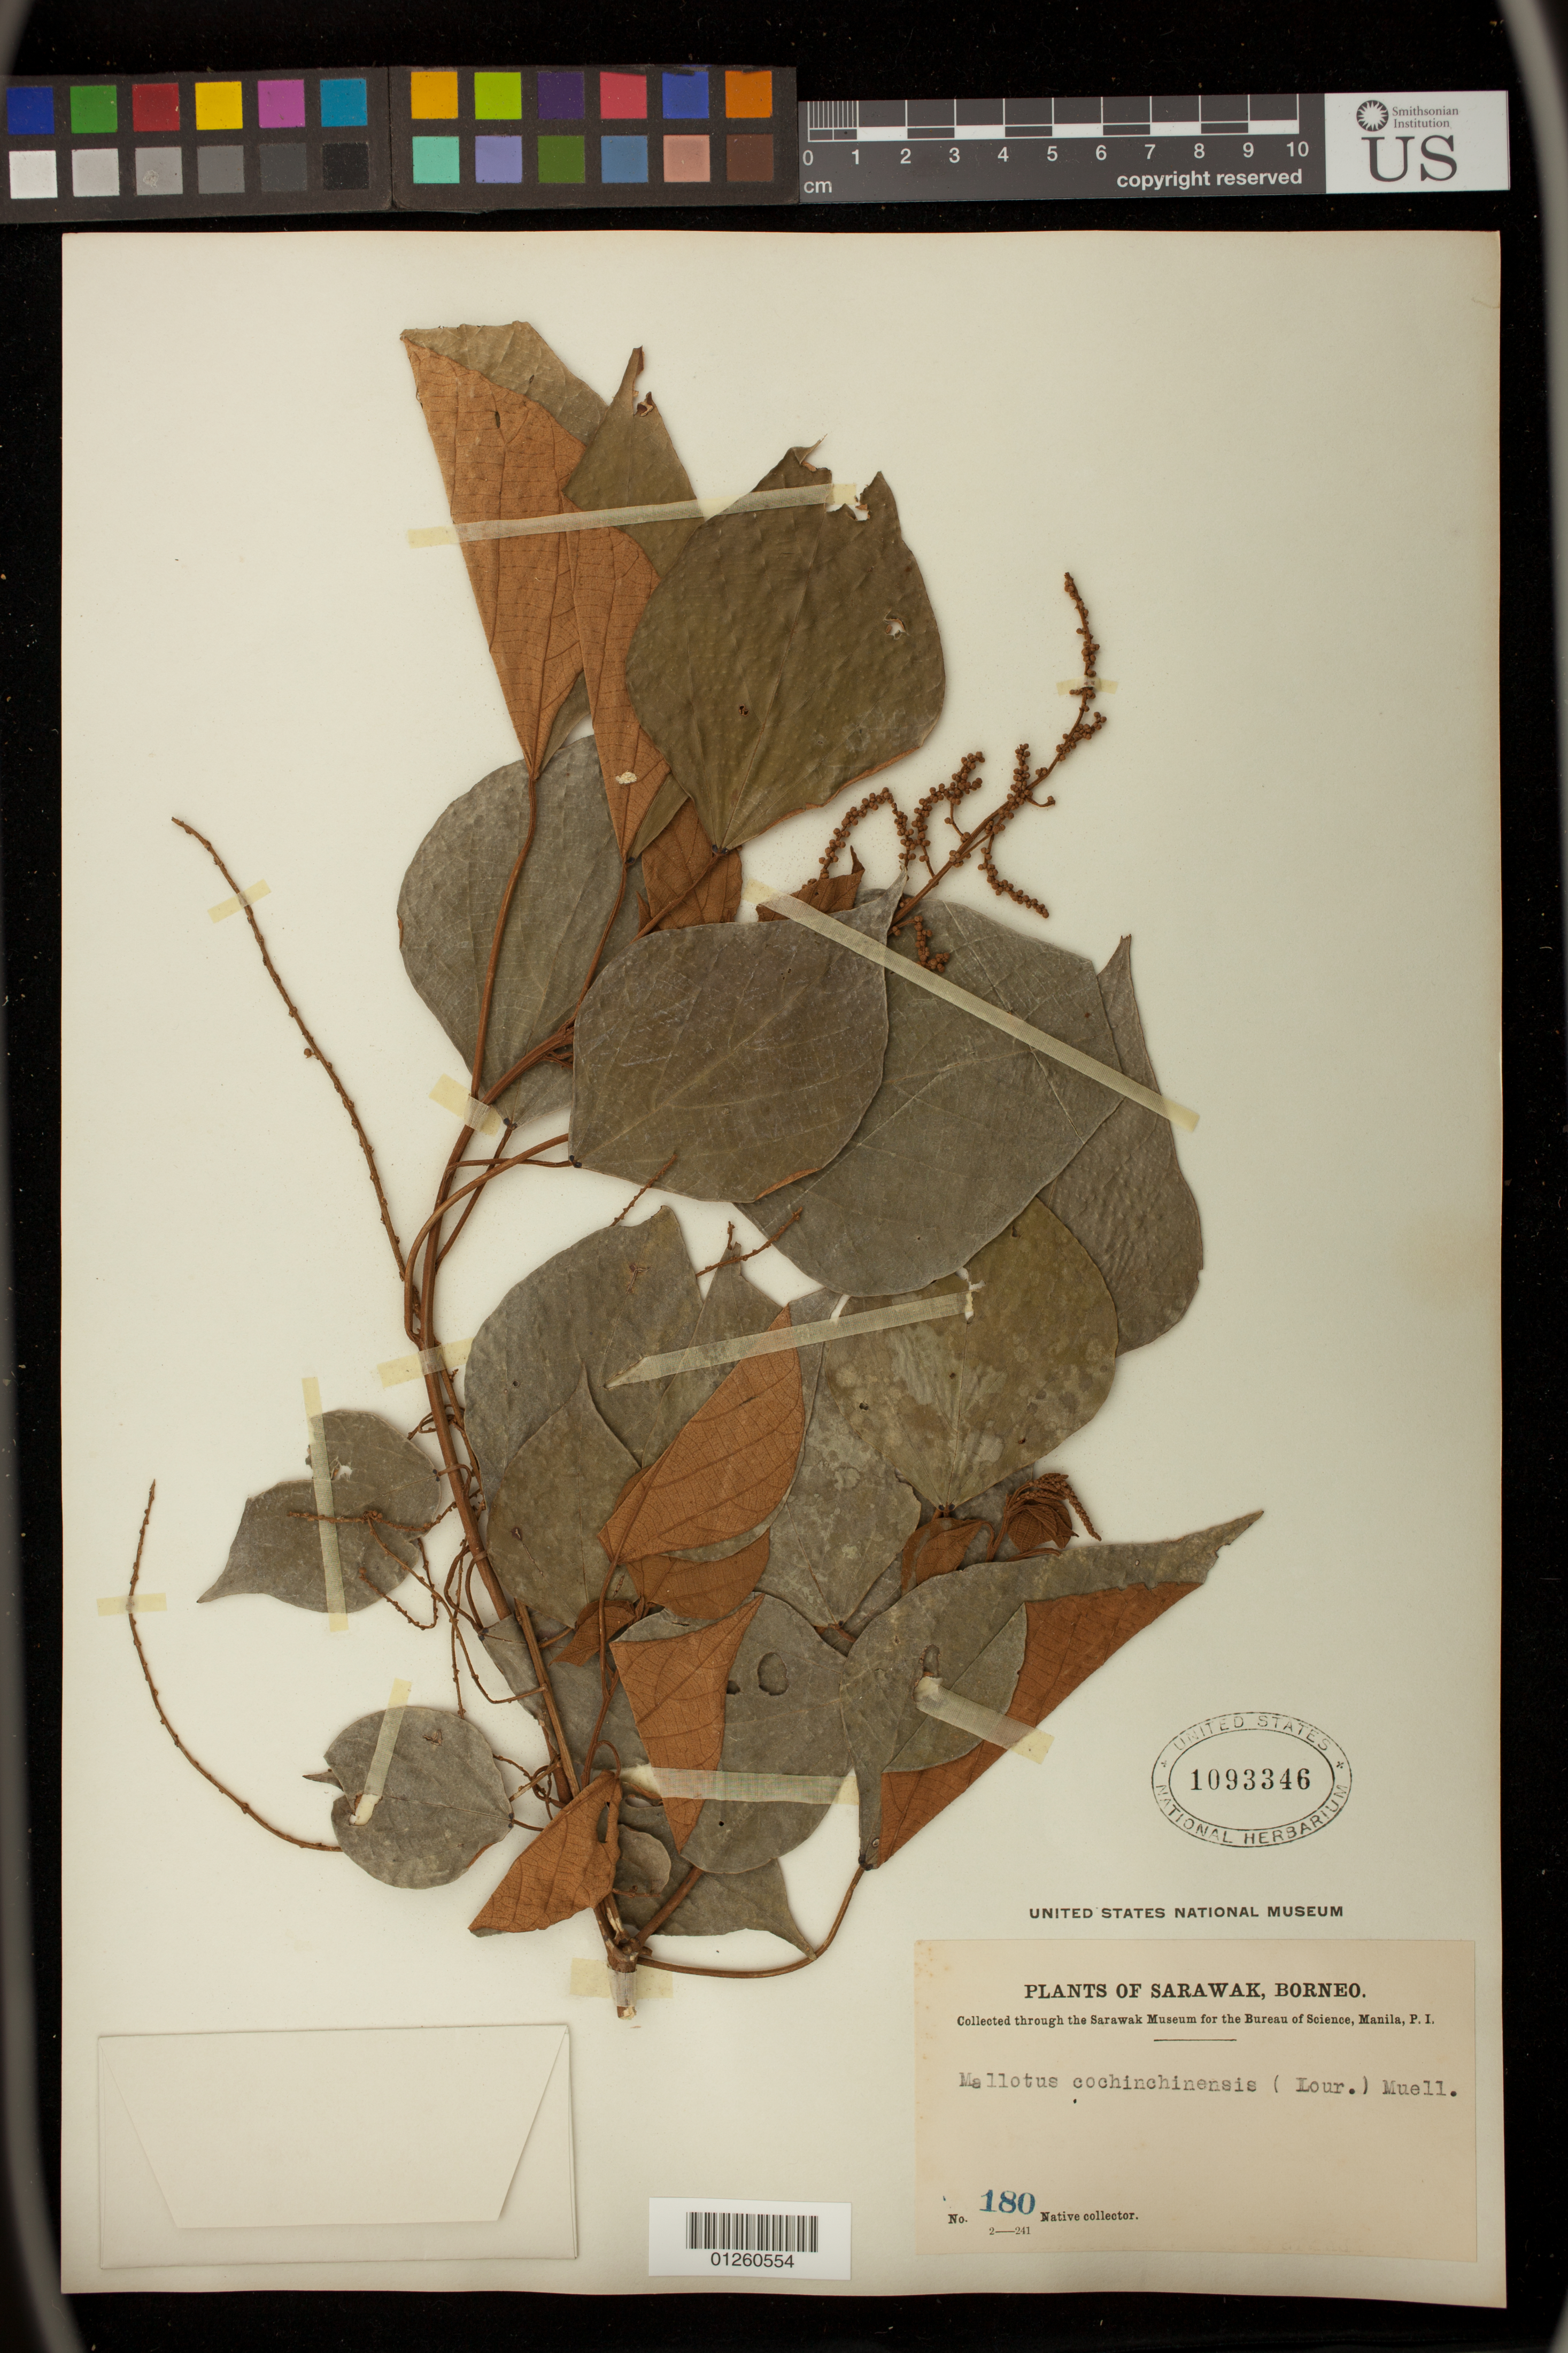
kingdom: Plantae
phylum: Tracheophyta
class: Magnoliopsida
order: Malpighiales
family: Euphorbiaceae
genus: Mallotus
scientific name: Mallotus connatus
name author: Aparicio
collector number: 180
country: Malaysia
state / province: Sarawak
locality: Borneo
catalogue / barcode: US 1093346